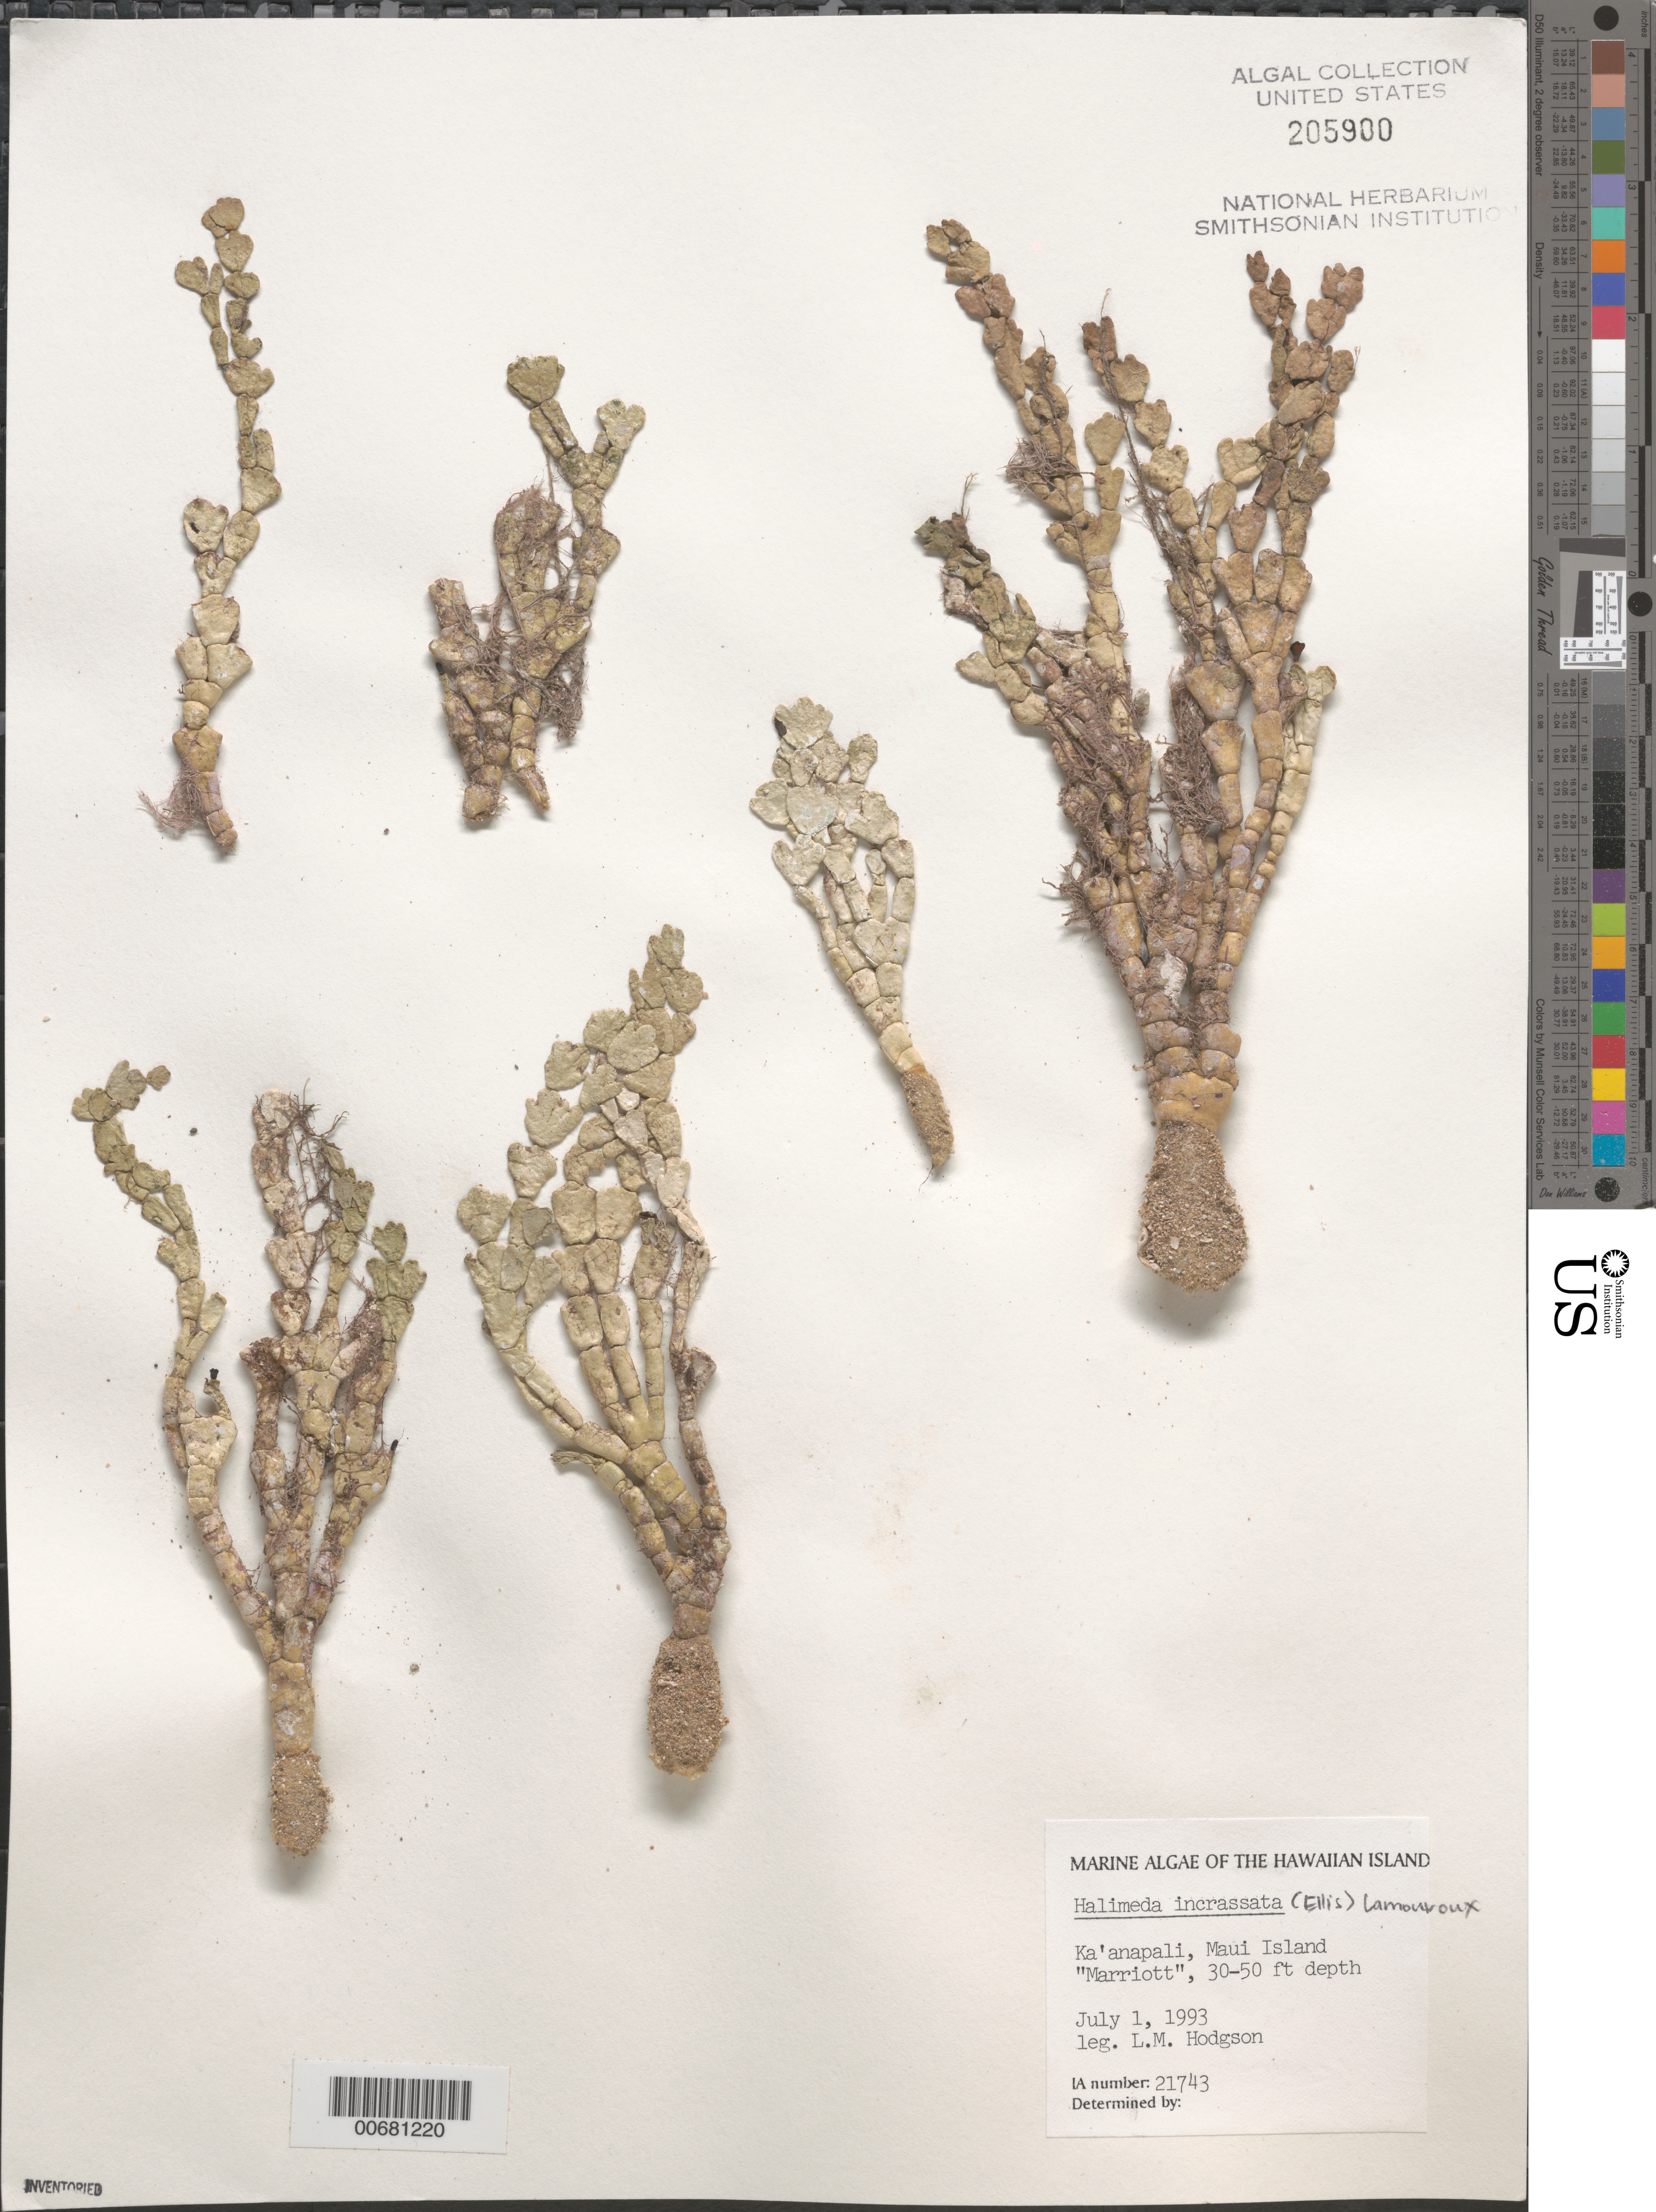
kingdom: Plantae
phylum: Chlorophyta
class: Ulvophyceae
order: Bryopsidales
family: Halimedaceae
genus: Halimeda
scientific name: Halimeda incrassata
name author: (J. Ellis) J.V.Lamouroux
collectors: L. M. Hodgson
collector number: IAA 21743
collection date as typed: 01 Jul 1993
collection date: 1993-07-01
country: United States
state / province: Hawaii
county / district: Maui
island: Maui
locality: Ka'anapali, Marriott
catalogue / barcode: US 205900